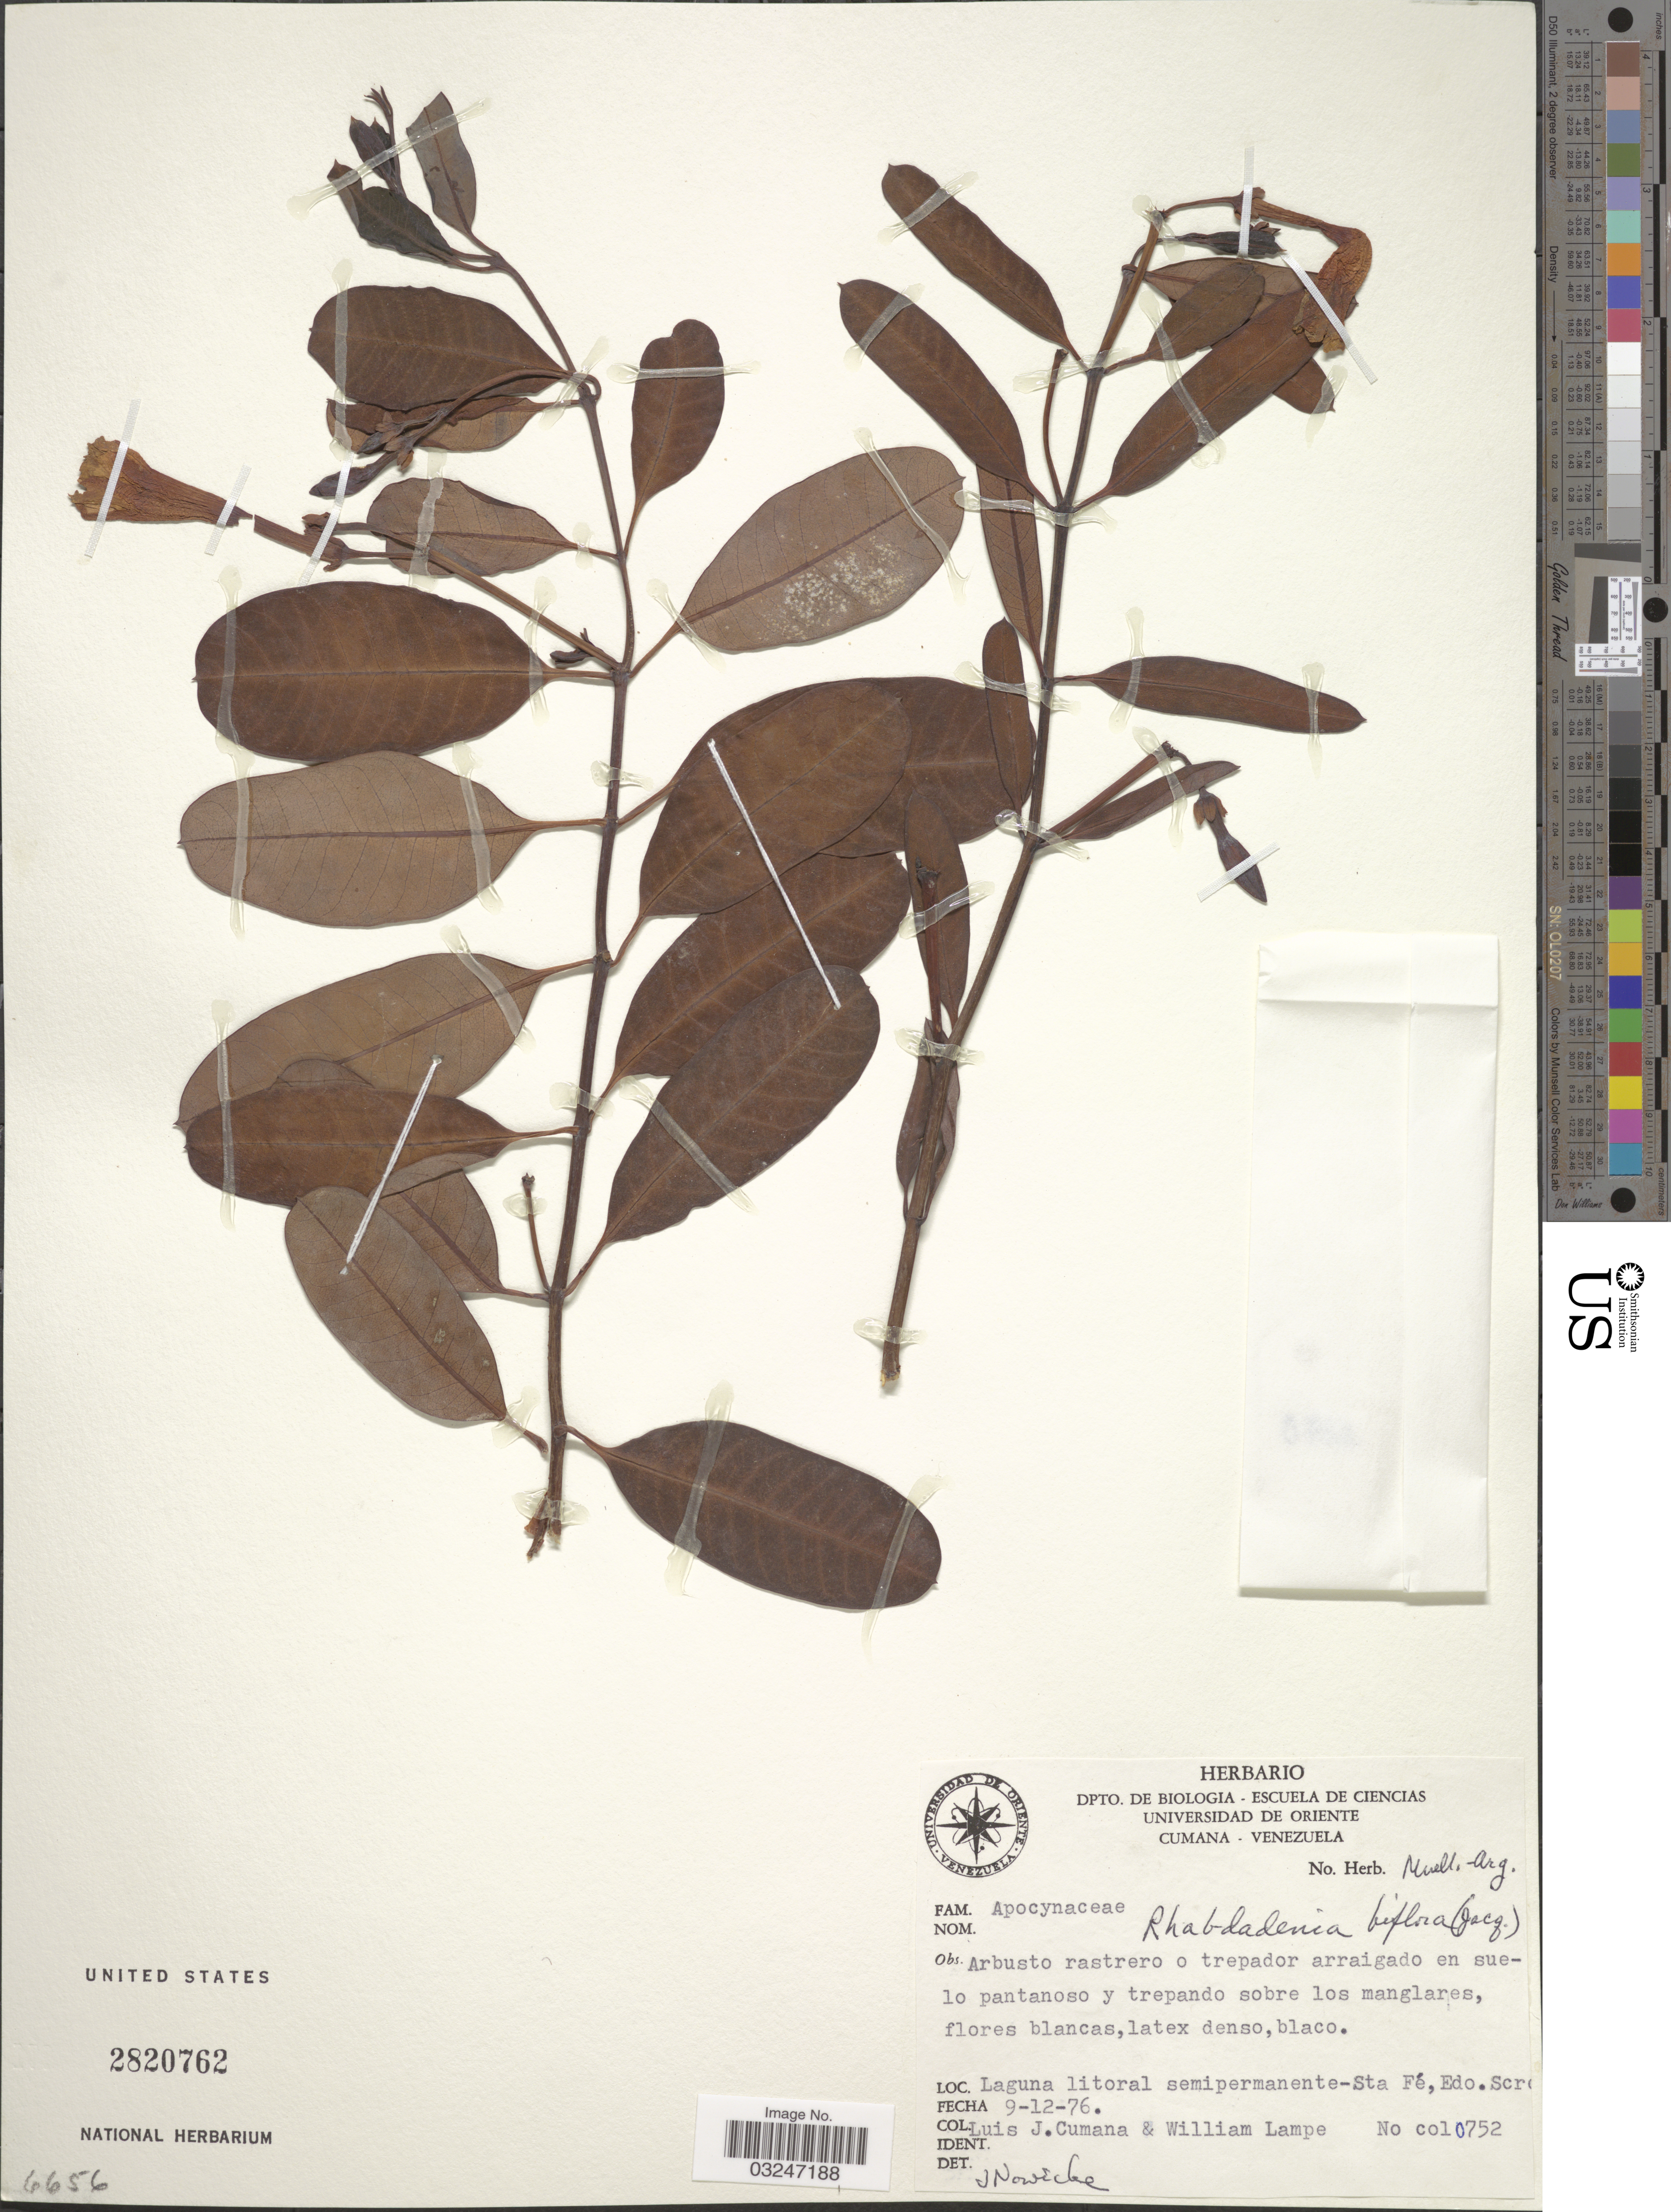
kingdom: Plantae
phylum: Tracheophyta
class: Magnoliopsida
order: Gentianales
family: Apocynaceae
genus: Rhabdadenia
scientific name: Rhabdadenia biflora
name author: (Jacq.) Müll. Arg.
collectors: L. J. Cumaná C. & W. Lampe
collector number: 0752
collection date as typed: Transcribed d/m/y: 9/12/76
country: Venezuela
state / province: Sucre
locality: Laguna litoral semipermanente- Sta. Fé, Edo. Scr [illegible text].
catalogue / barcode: US 2820762